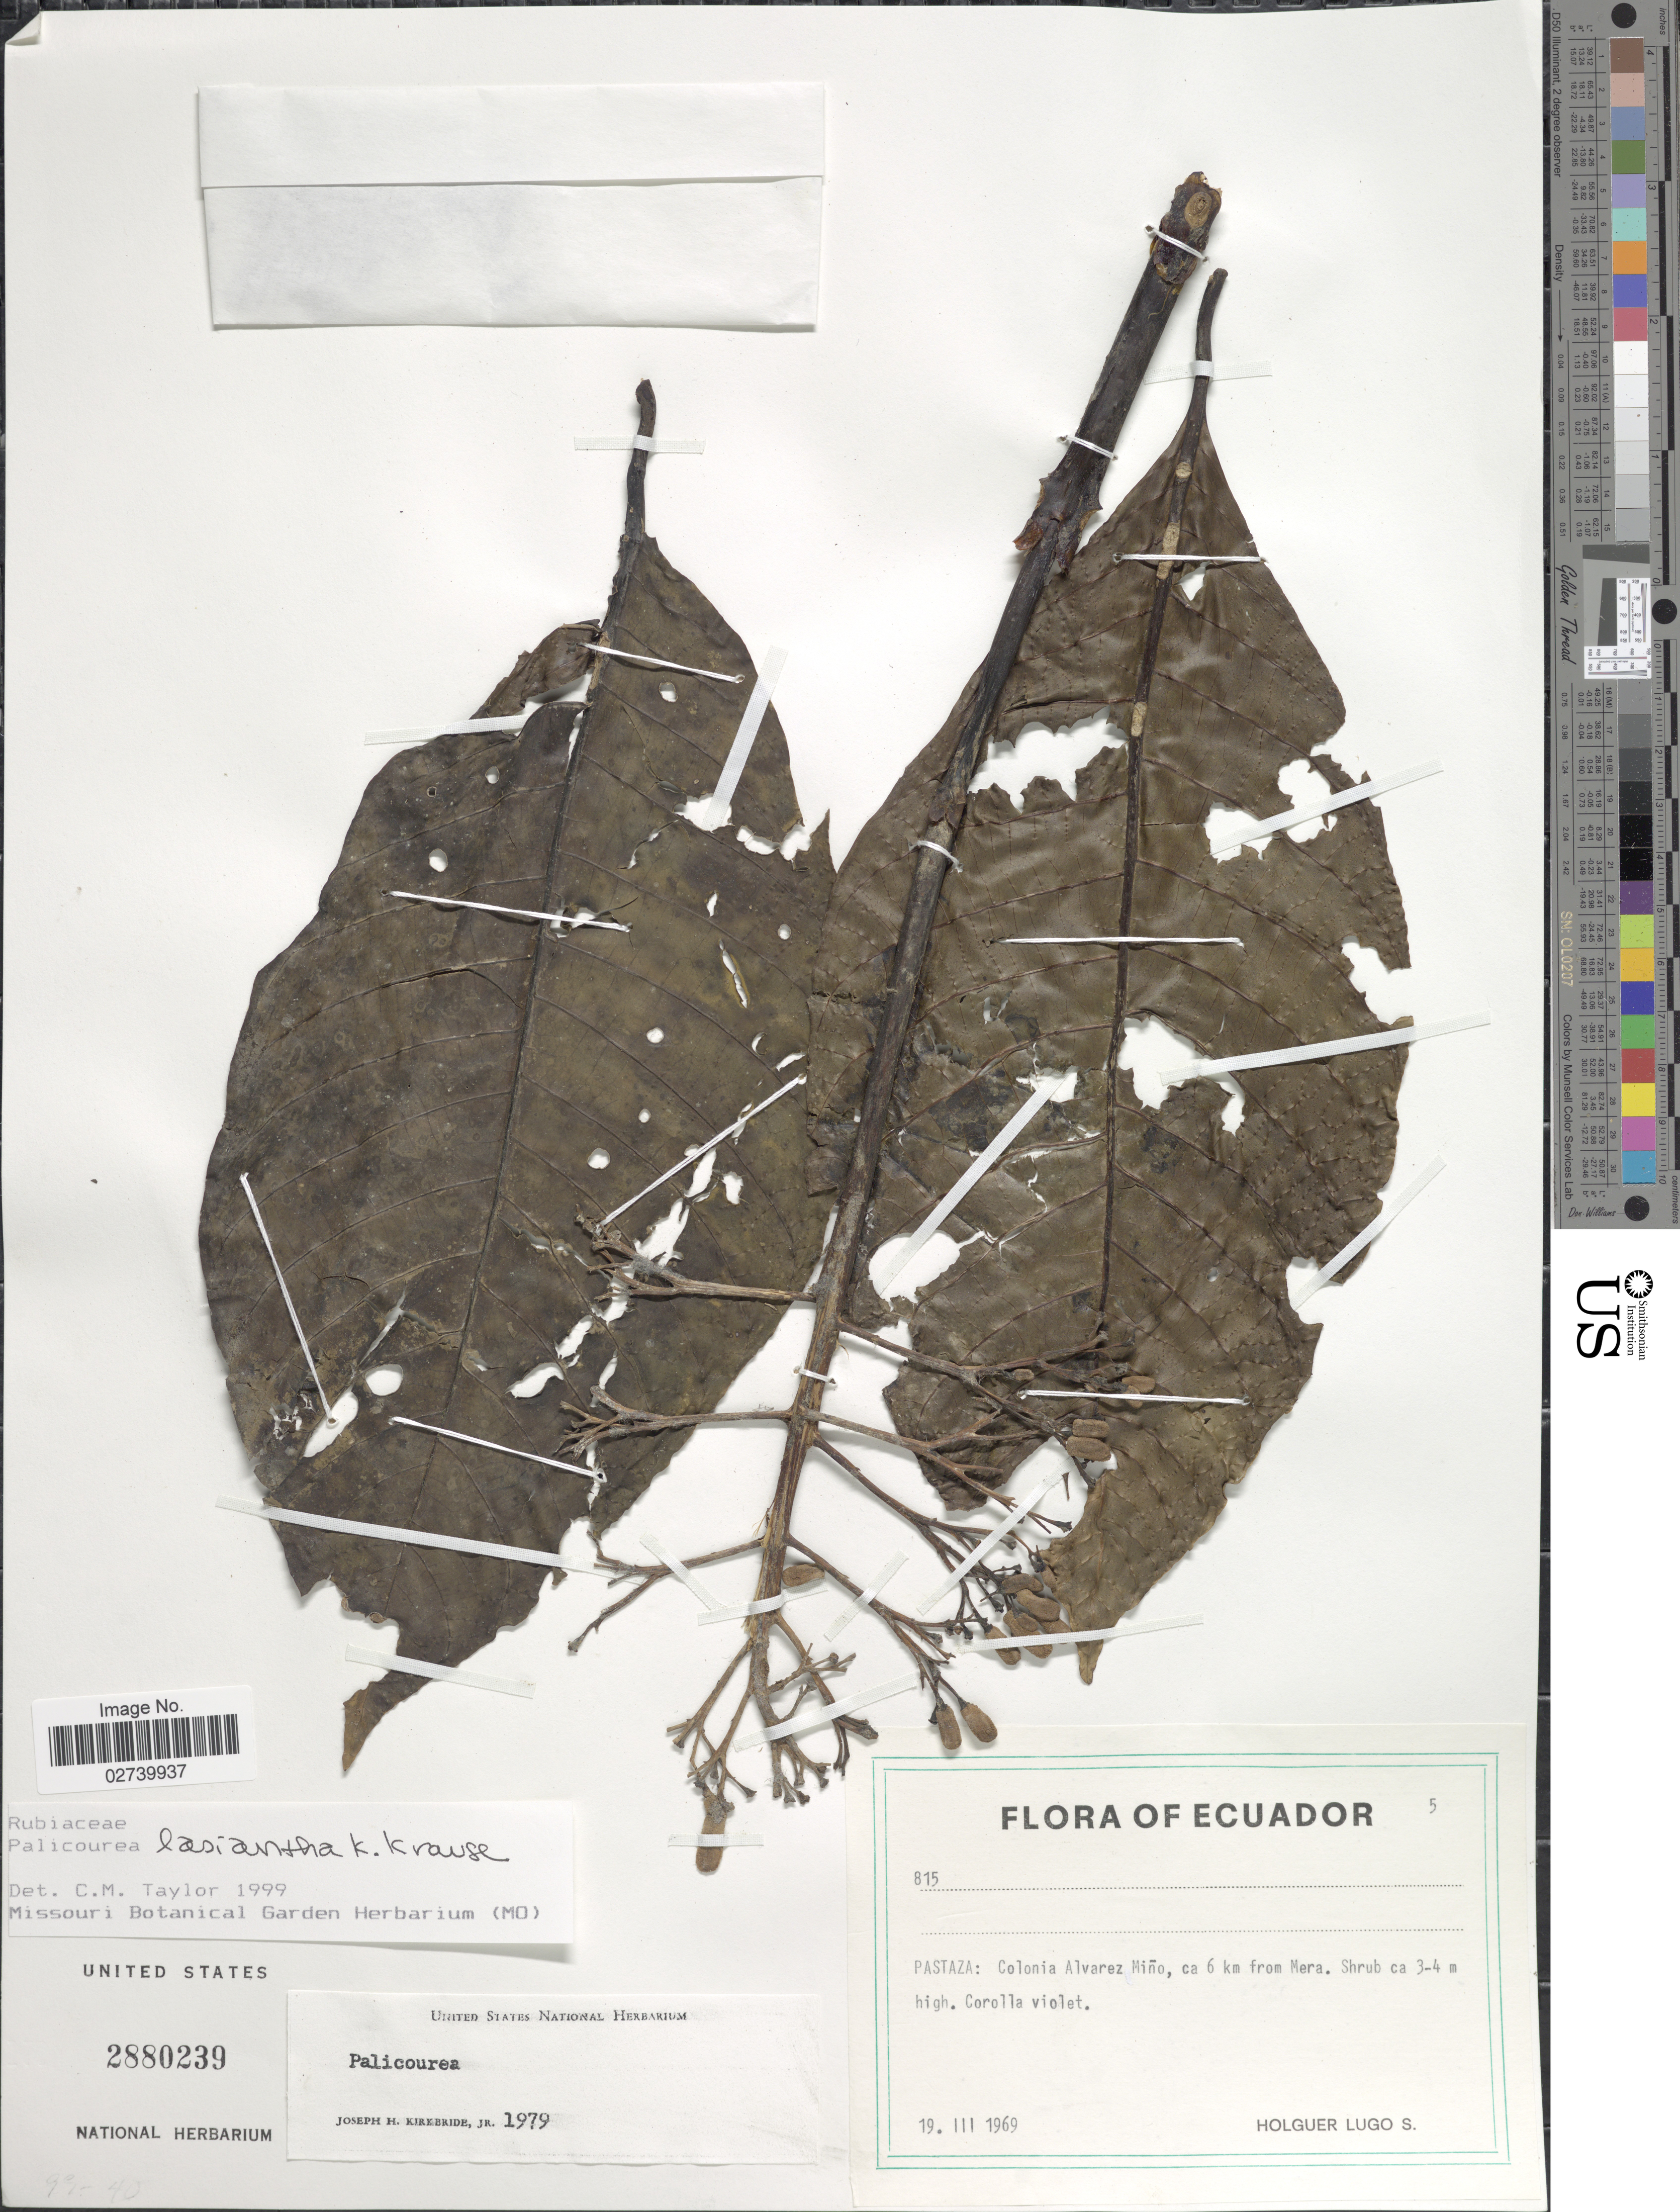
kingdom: Plantae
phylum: Tracheophyta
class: Magnoliopsida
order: Gentianales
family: Rubiaceae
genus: Palicourea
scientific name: Palicourea lasiantha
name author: Krause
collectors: H. Lugo S.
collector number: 815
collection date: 1969-03-19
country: Ecuador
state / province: Pastaza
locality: Colonia Alvarez Miño, ca 6 km from Mera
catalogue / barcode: US 2880239